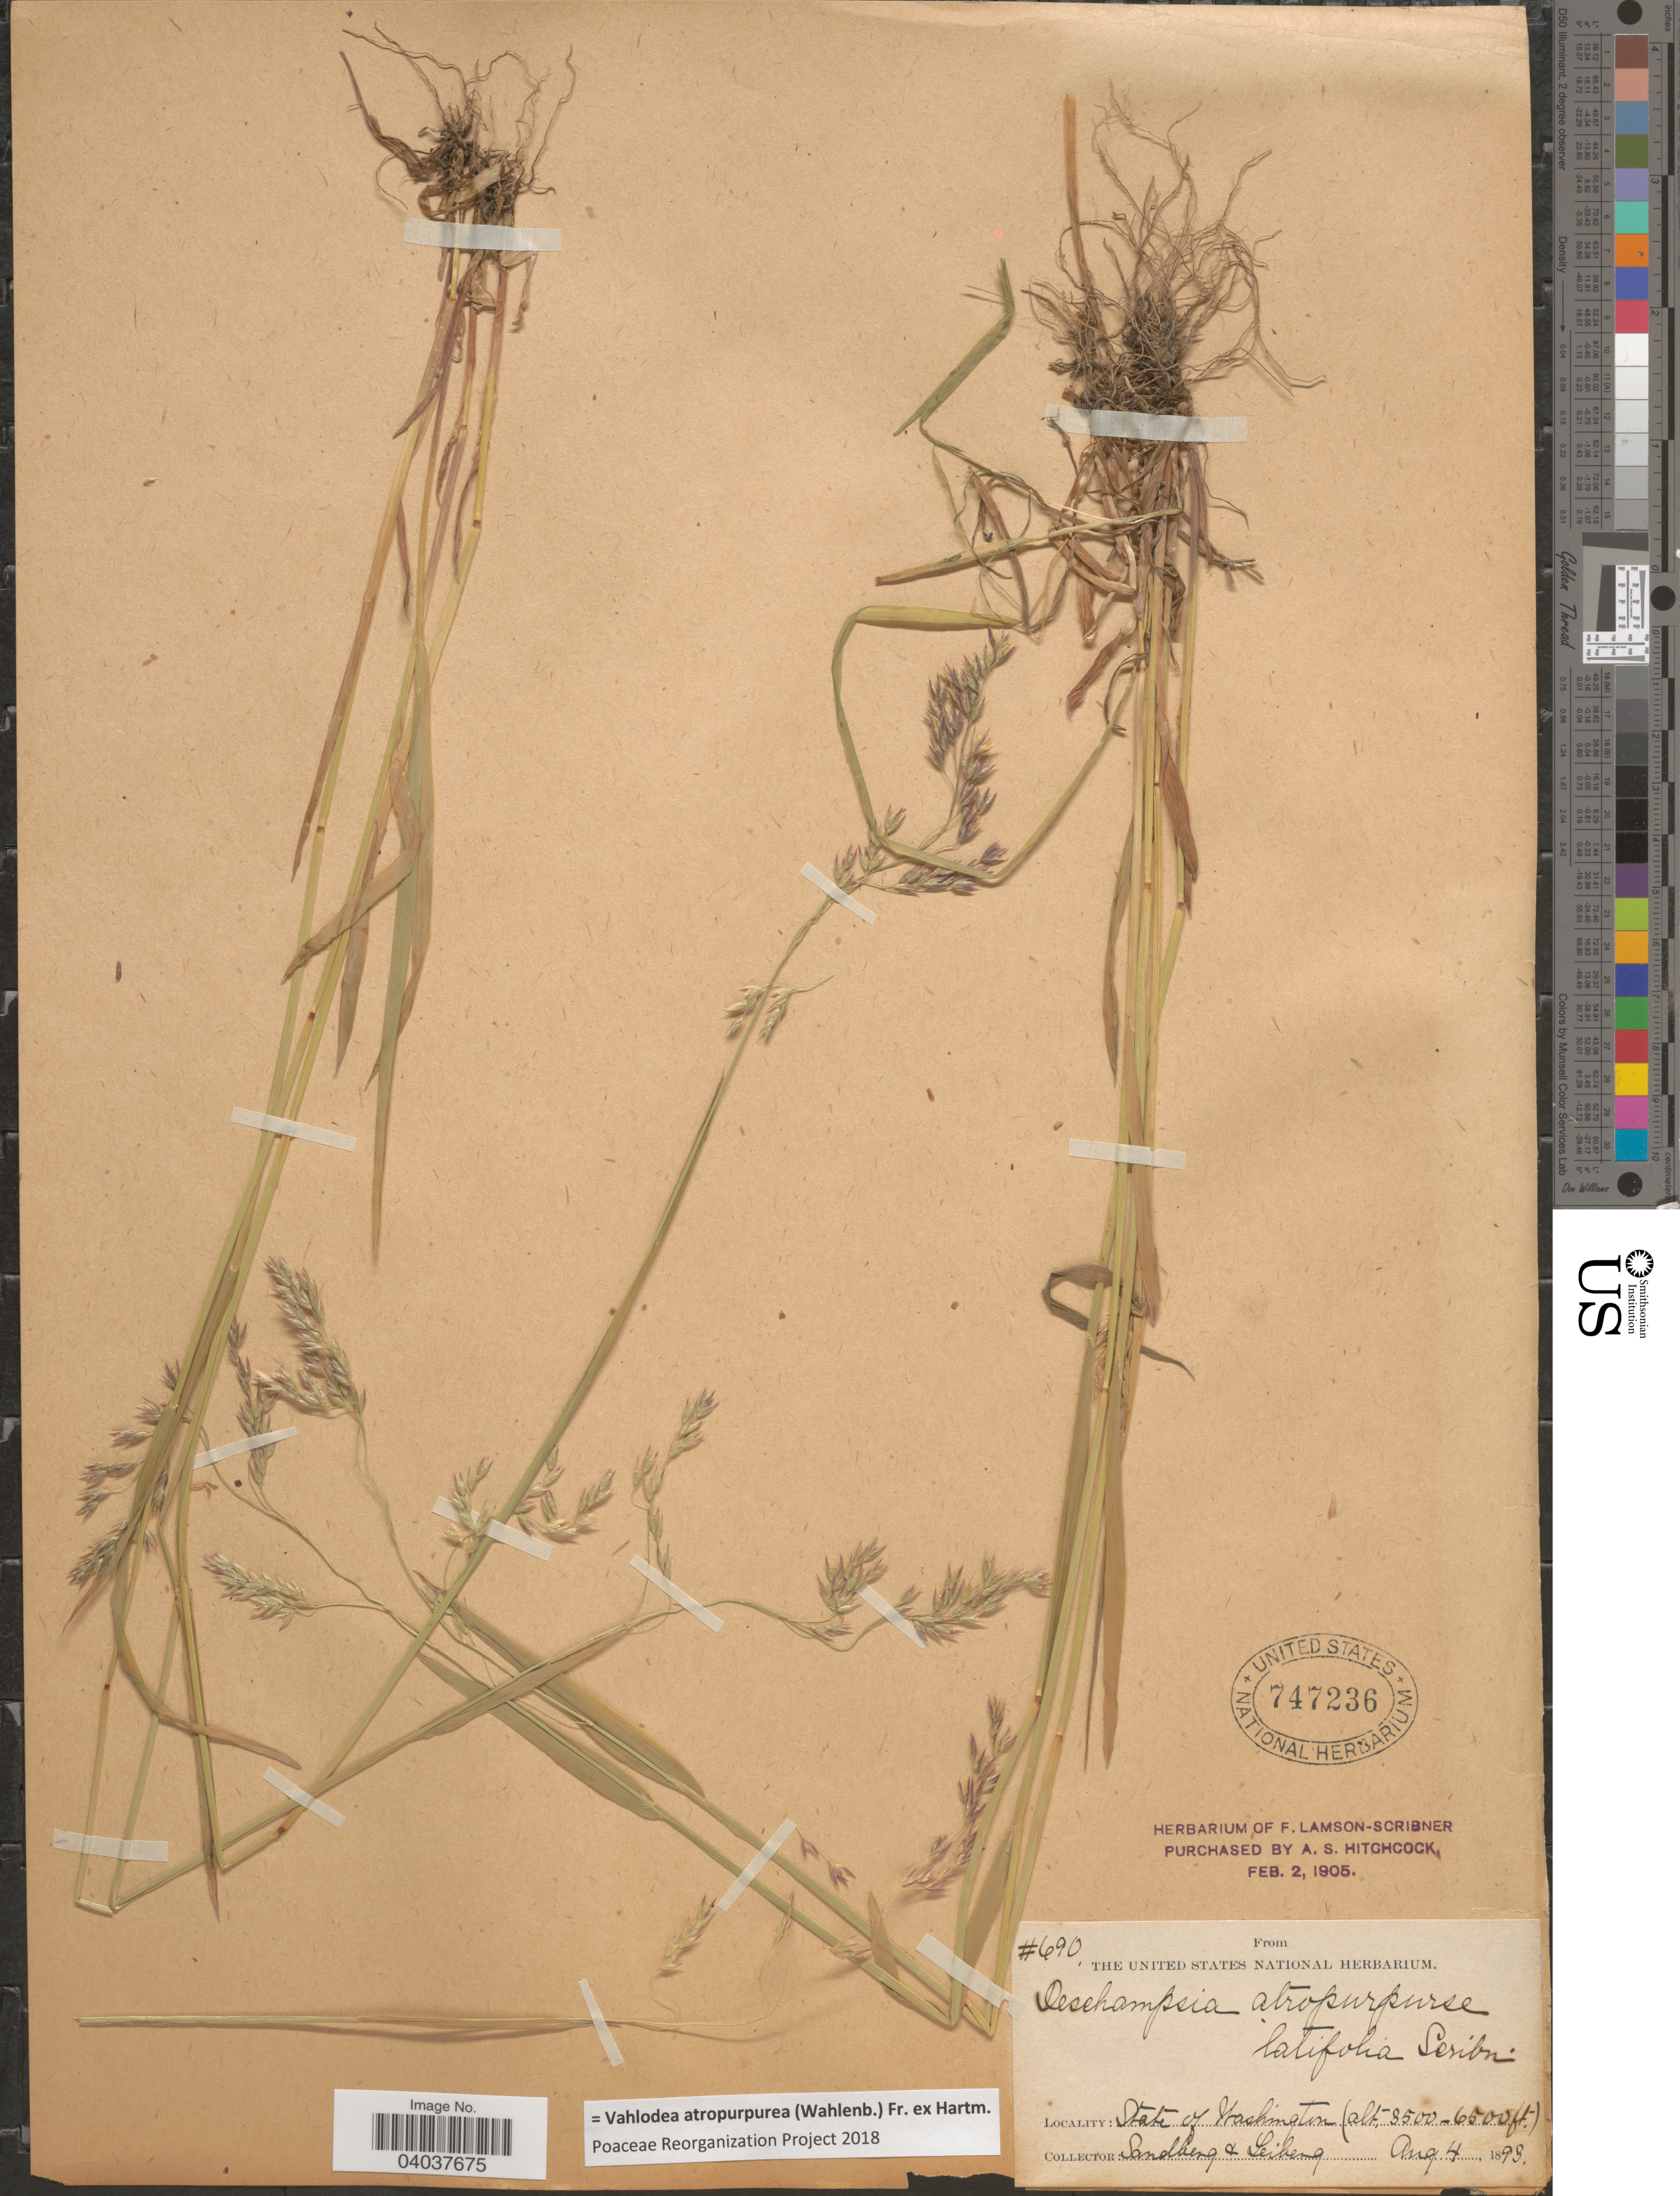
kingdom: Plantae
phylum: Tracheophyta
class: Liliopsida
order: Poales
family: Poaceae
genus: Vahlodea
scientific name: Vahlodea atropurpurea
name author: (Wahlenb.) Fr. ex Hartm.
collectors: Sandberg & -. Leiberg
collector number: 690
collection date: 1893-08-04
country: United States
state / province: Washington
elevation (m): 1067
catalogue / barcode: US 747236